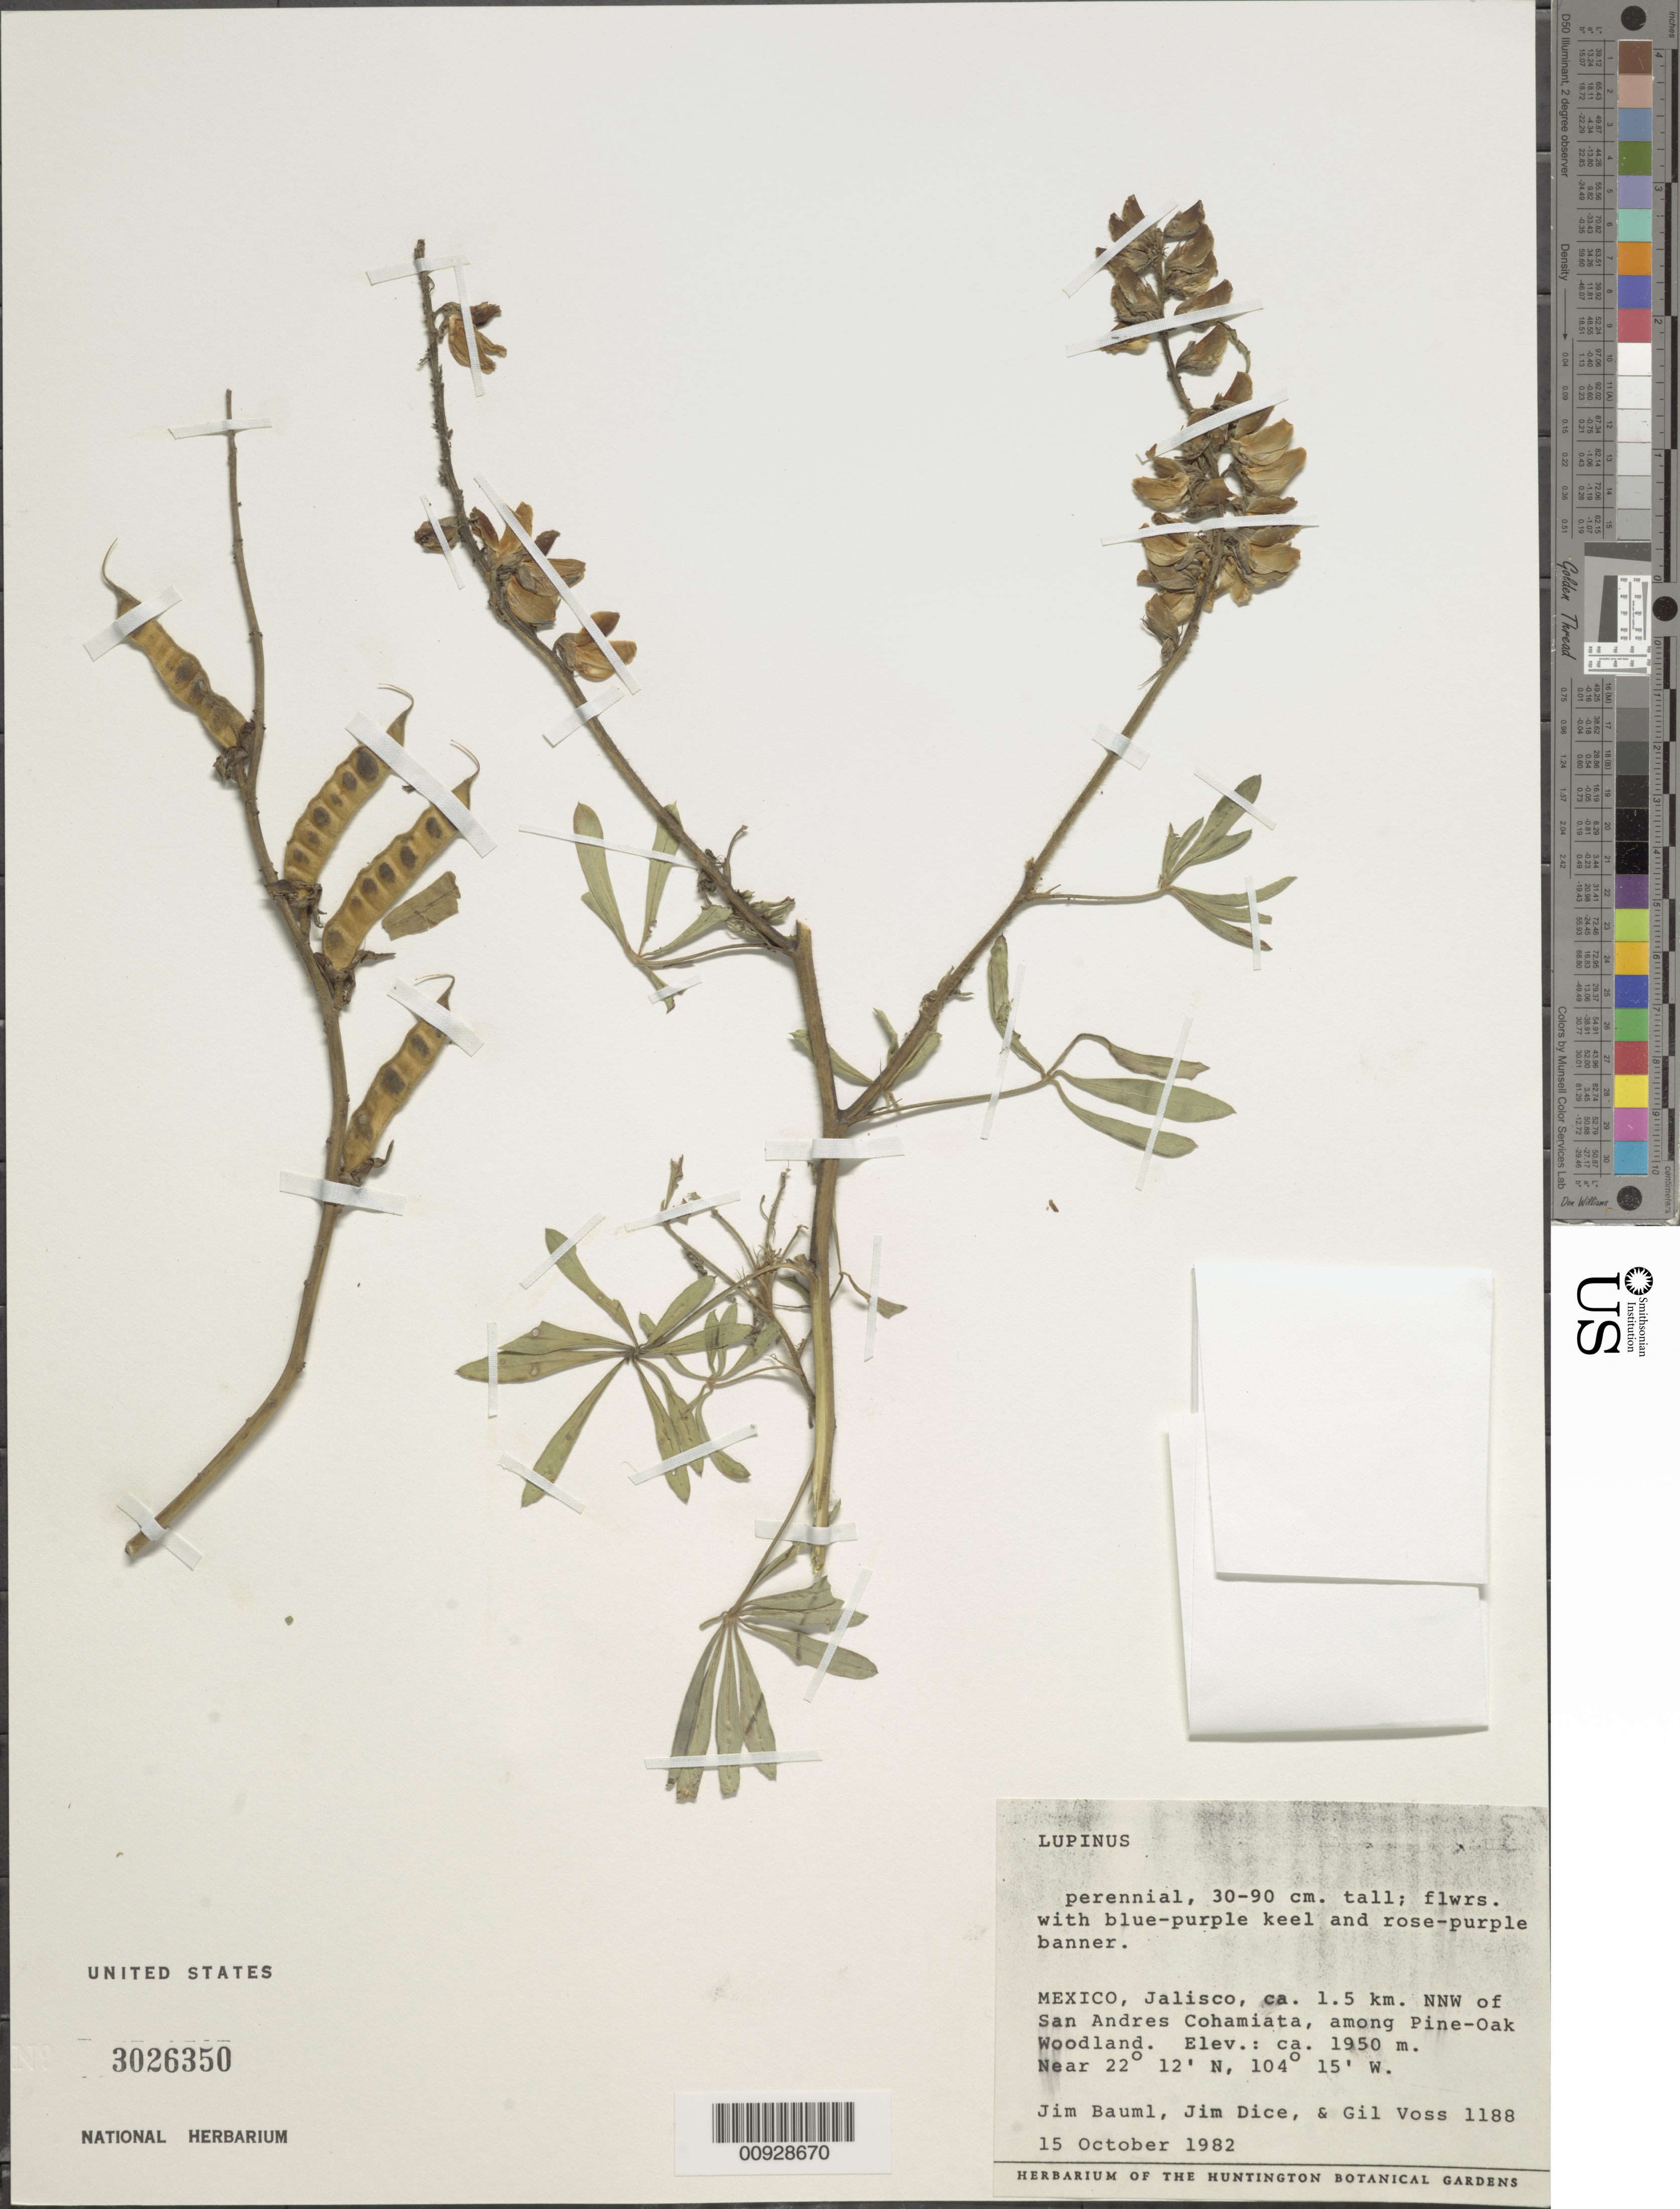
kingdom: Plantae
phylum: Tracheophyta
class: Magnoliopsida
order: Fabales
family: Fabaceae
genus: Lupinus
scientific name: Lupinus sp.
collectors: J. Bauml, J. Dice & G. Voss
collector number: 1188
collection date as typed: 15 Oct 1982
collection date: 1982-10-15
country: Mexico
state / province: Jalisco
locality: Jalisco, ca. 1.5 km. NNW of San Andrés Cohamiata.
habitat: Among Pine-Oak Woodland.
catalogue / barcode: US 3026350